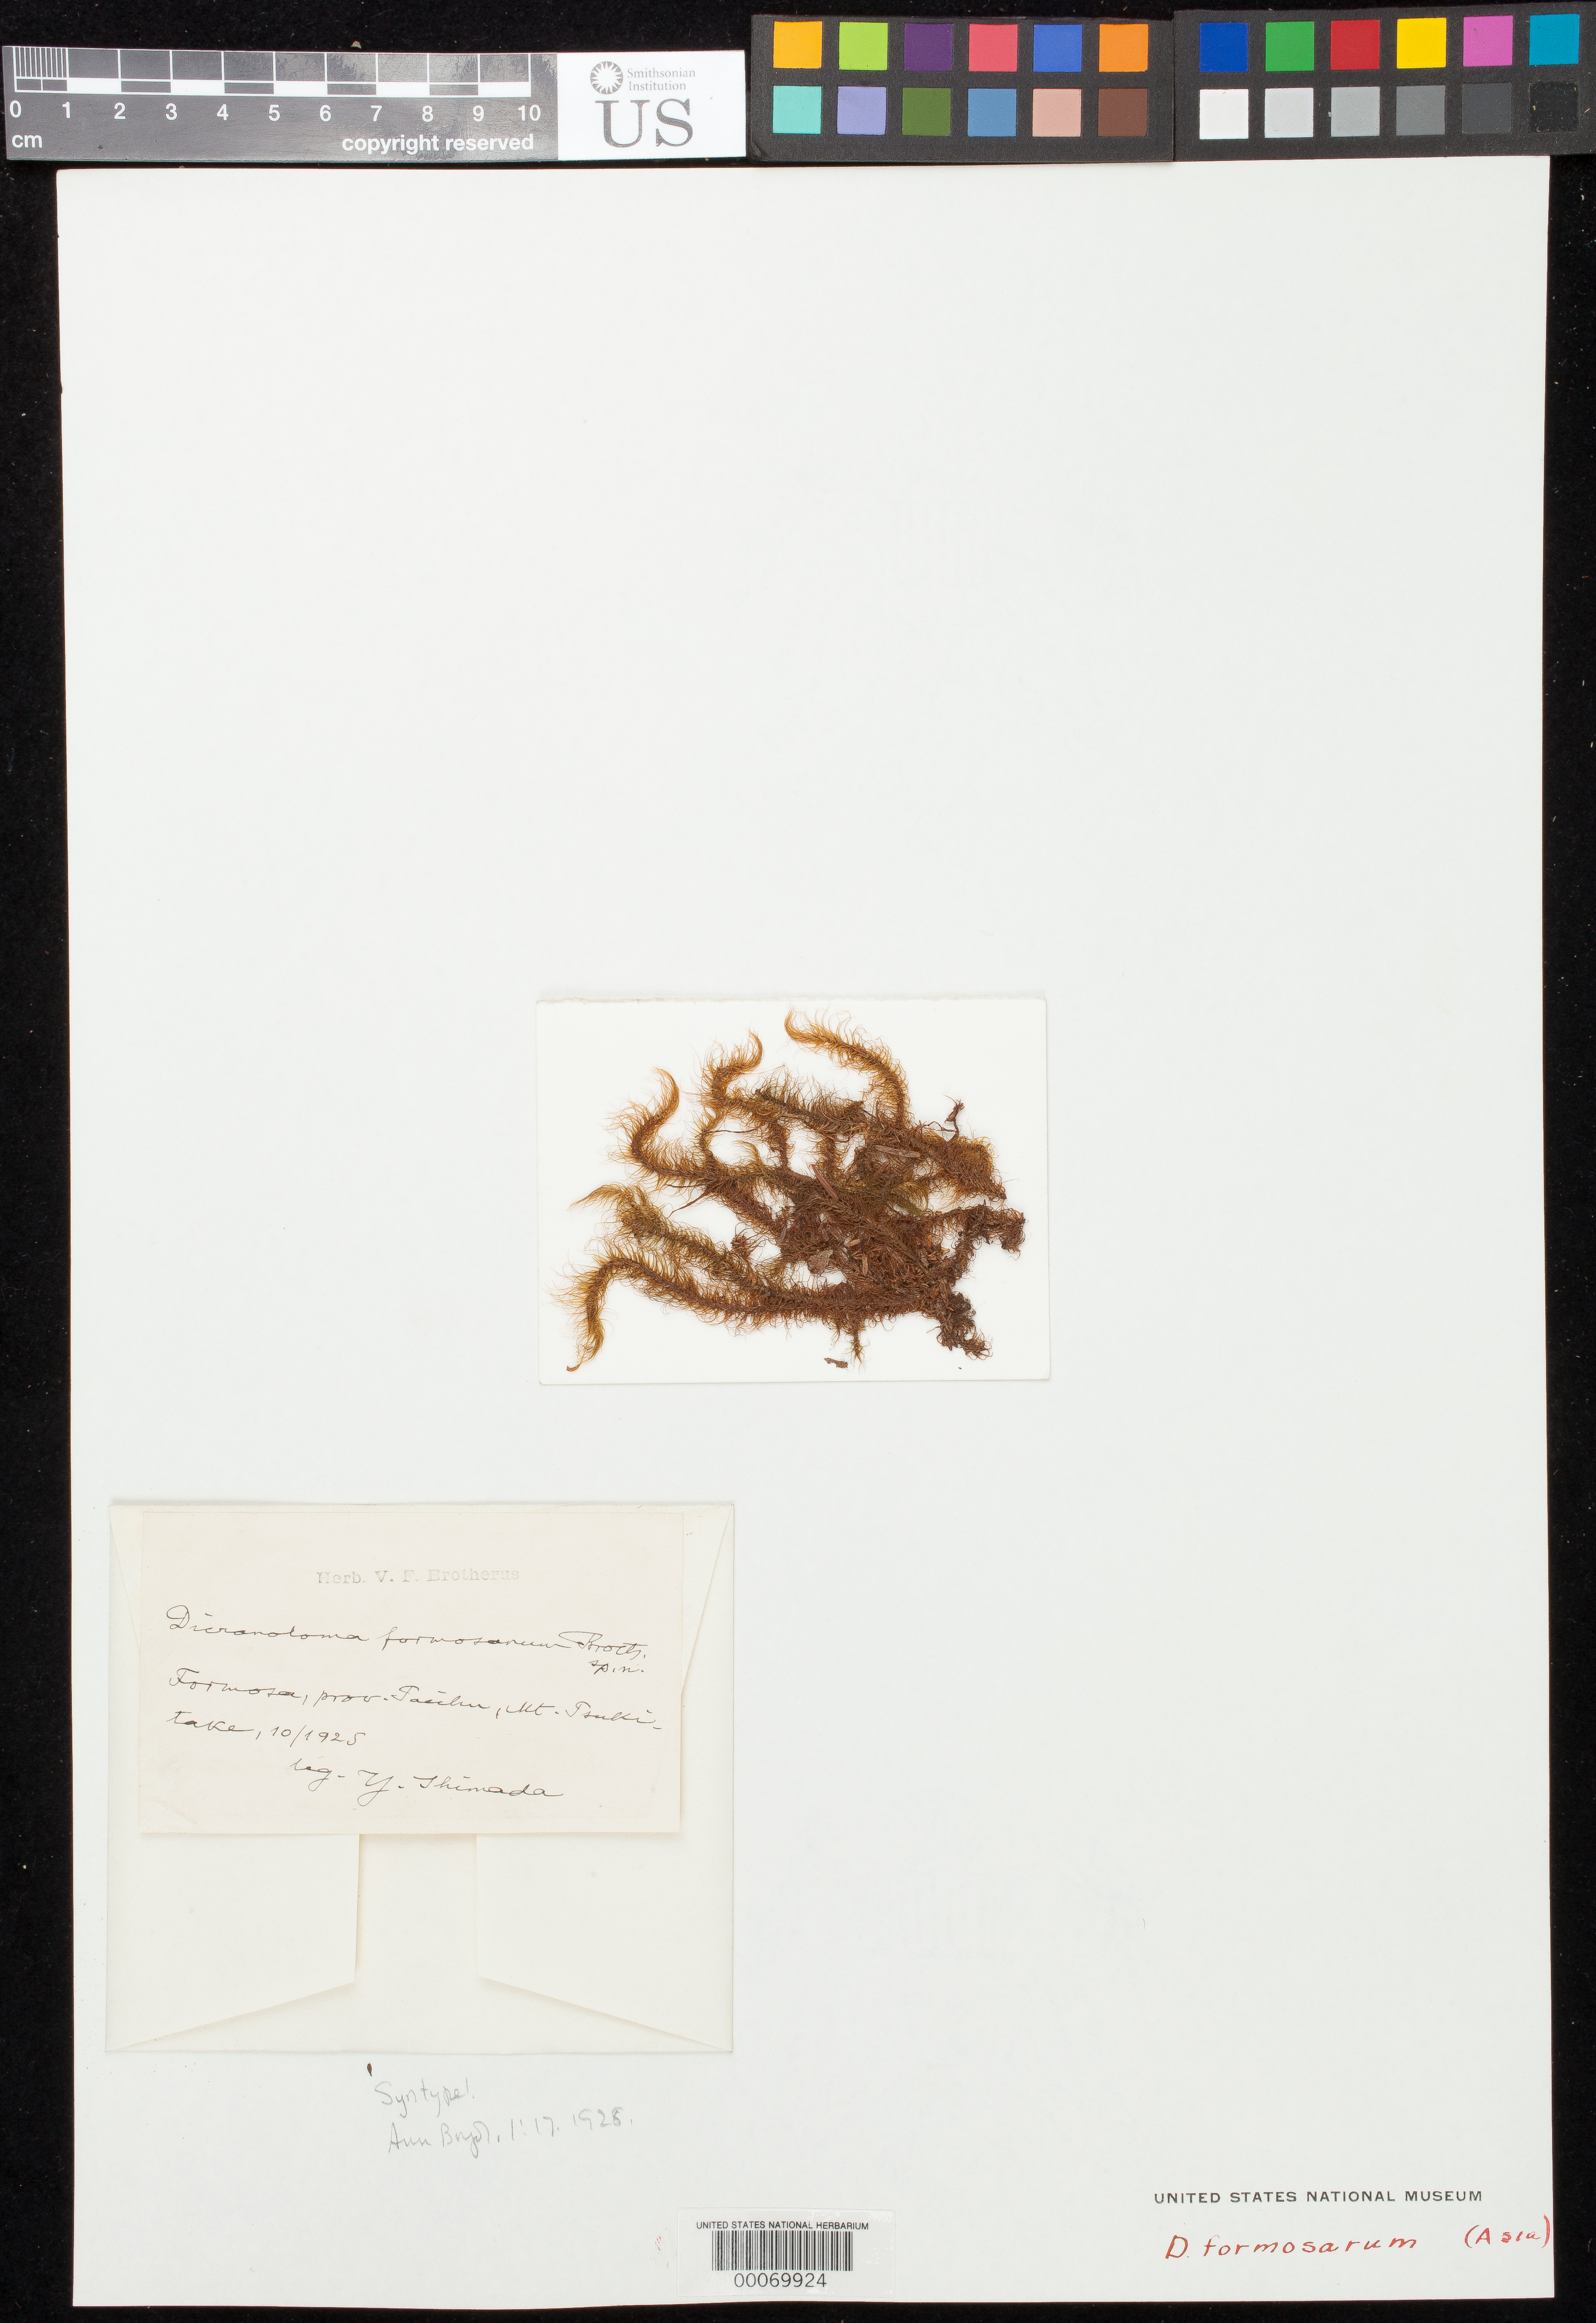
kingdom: Plantae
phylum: Bryophyta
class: Bryopsida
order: Dicranales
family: Dicranaceae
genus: Dicranoloma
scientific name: Dicranoloma formosanum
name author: Broth.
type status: Syntype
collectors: Y. Thimada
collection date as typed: Oct 1925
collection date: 1925-10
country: Taiwan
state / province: Tsiku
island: Taiwan [Formosa]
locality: Mt. Tsuki.